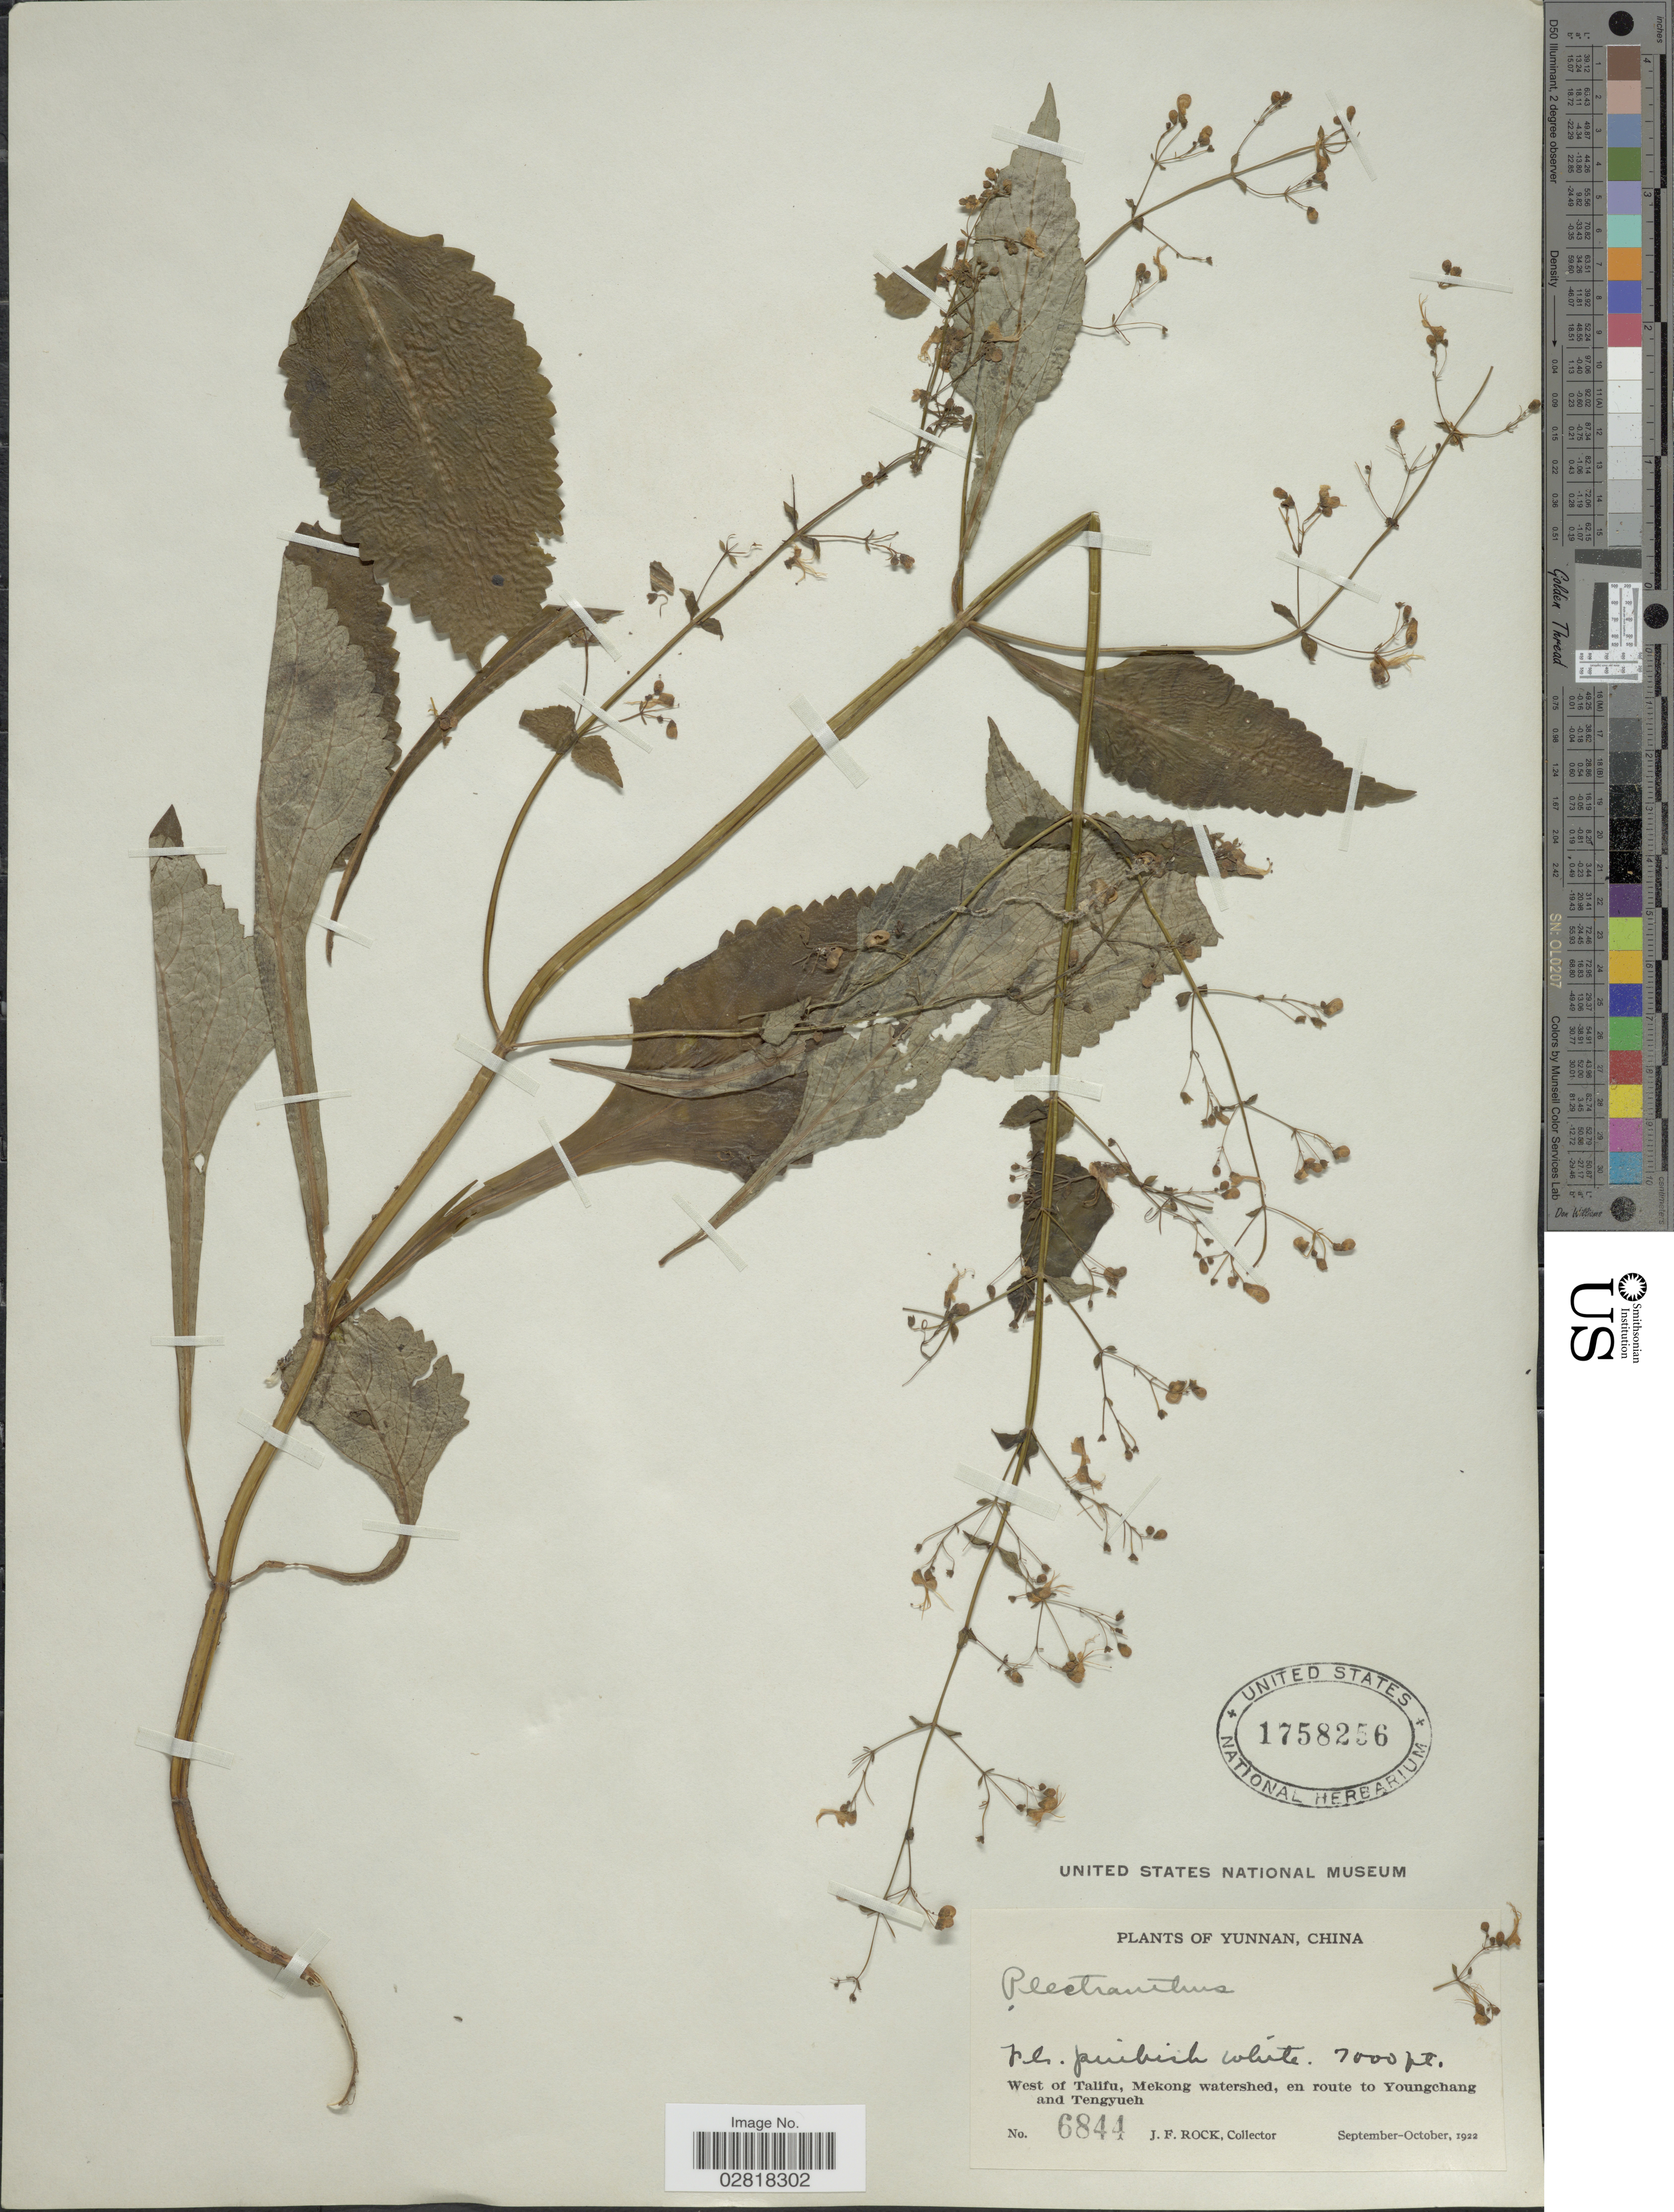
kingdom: Plantae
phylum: Tracheophyta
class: Magnoliopsida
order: Lamiales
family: Lamiaceae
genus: Plectranthus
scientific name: Plectranthus sp.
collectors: J. Rock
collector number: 6844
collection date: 1922-09/1922-10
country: China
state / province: Yunnan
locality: West of Talifu, Mekong watershed, en route to Youngchang and Tengyueh.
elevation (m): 2134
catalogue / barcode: US 1758256